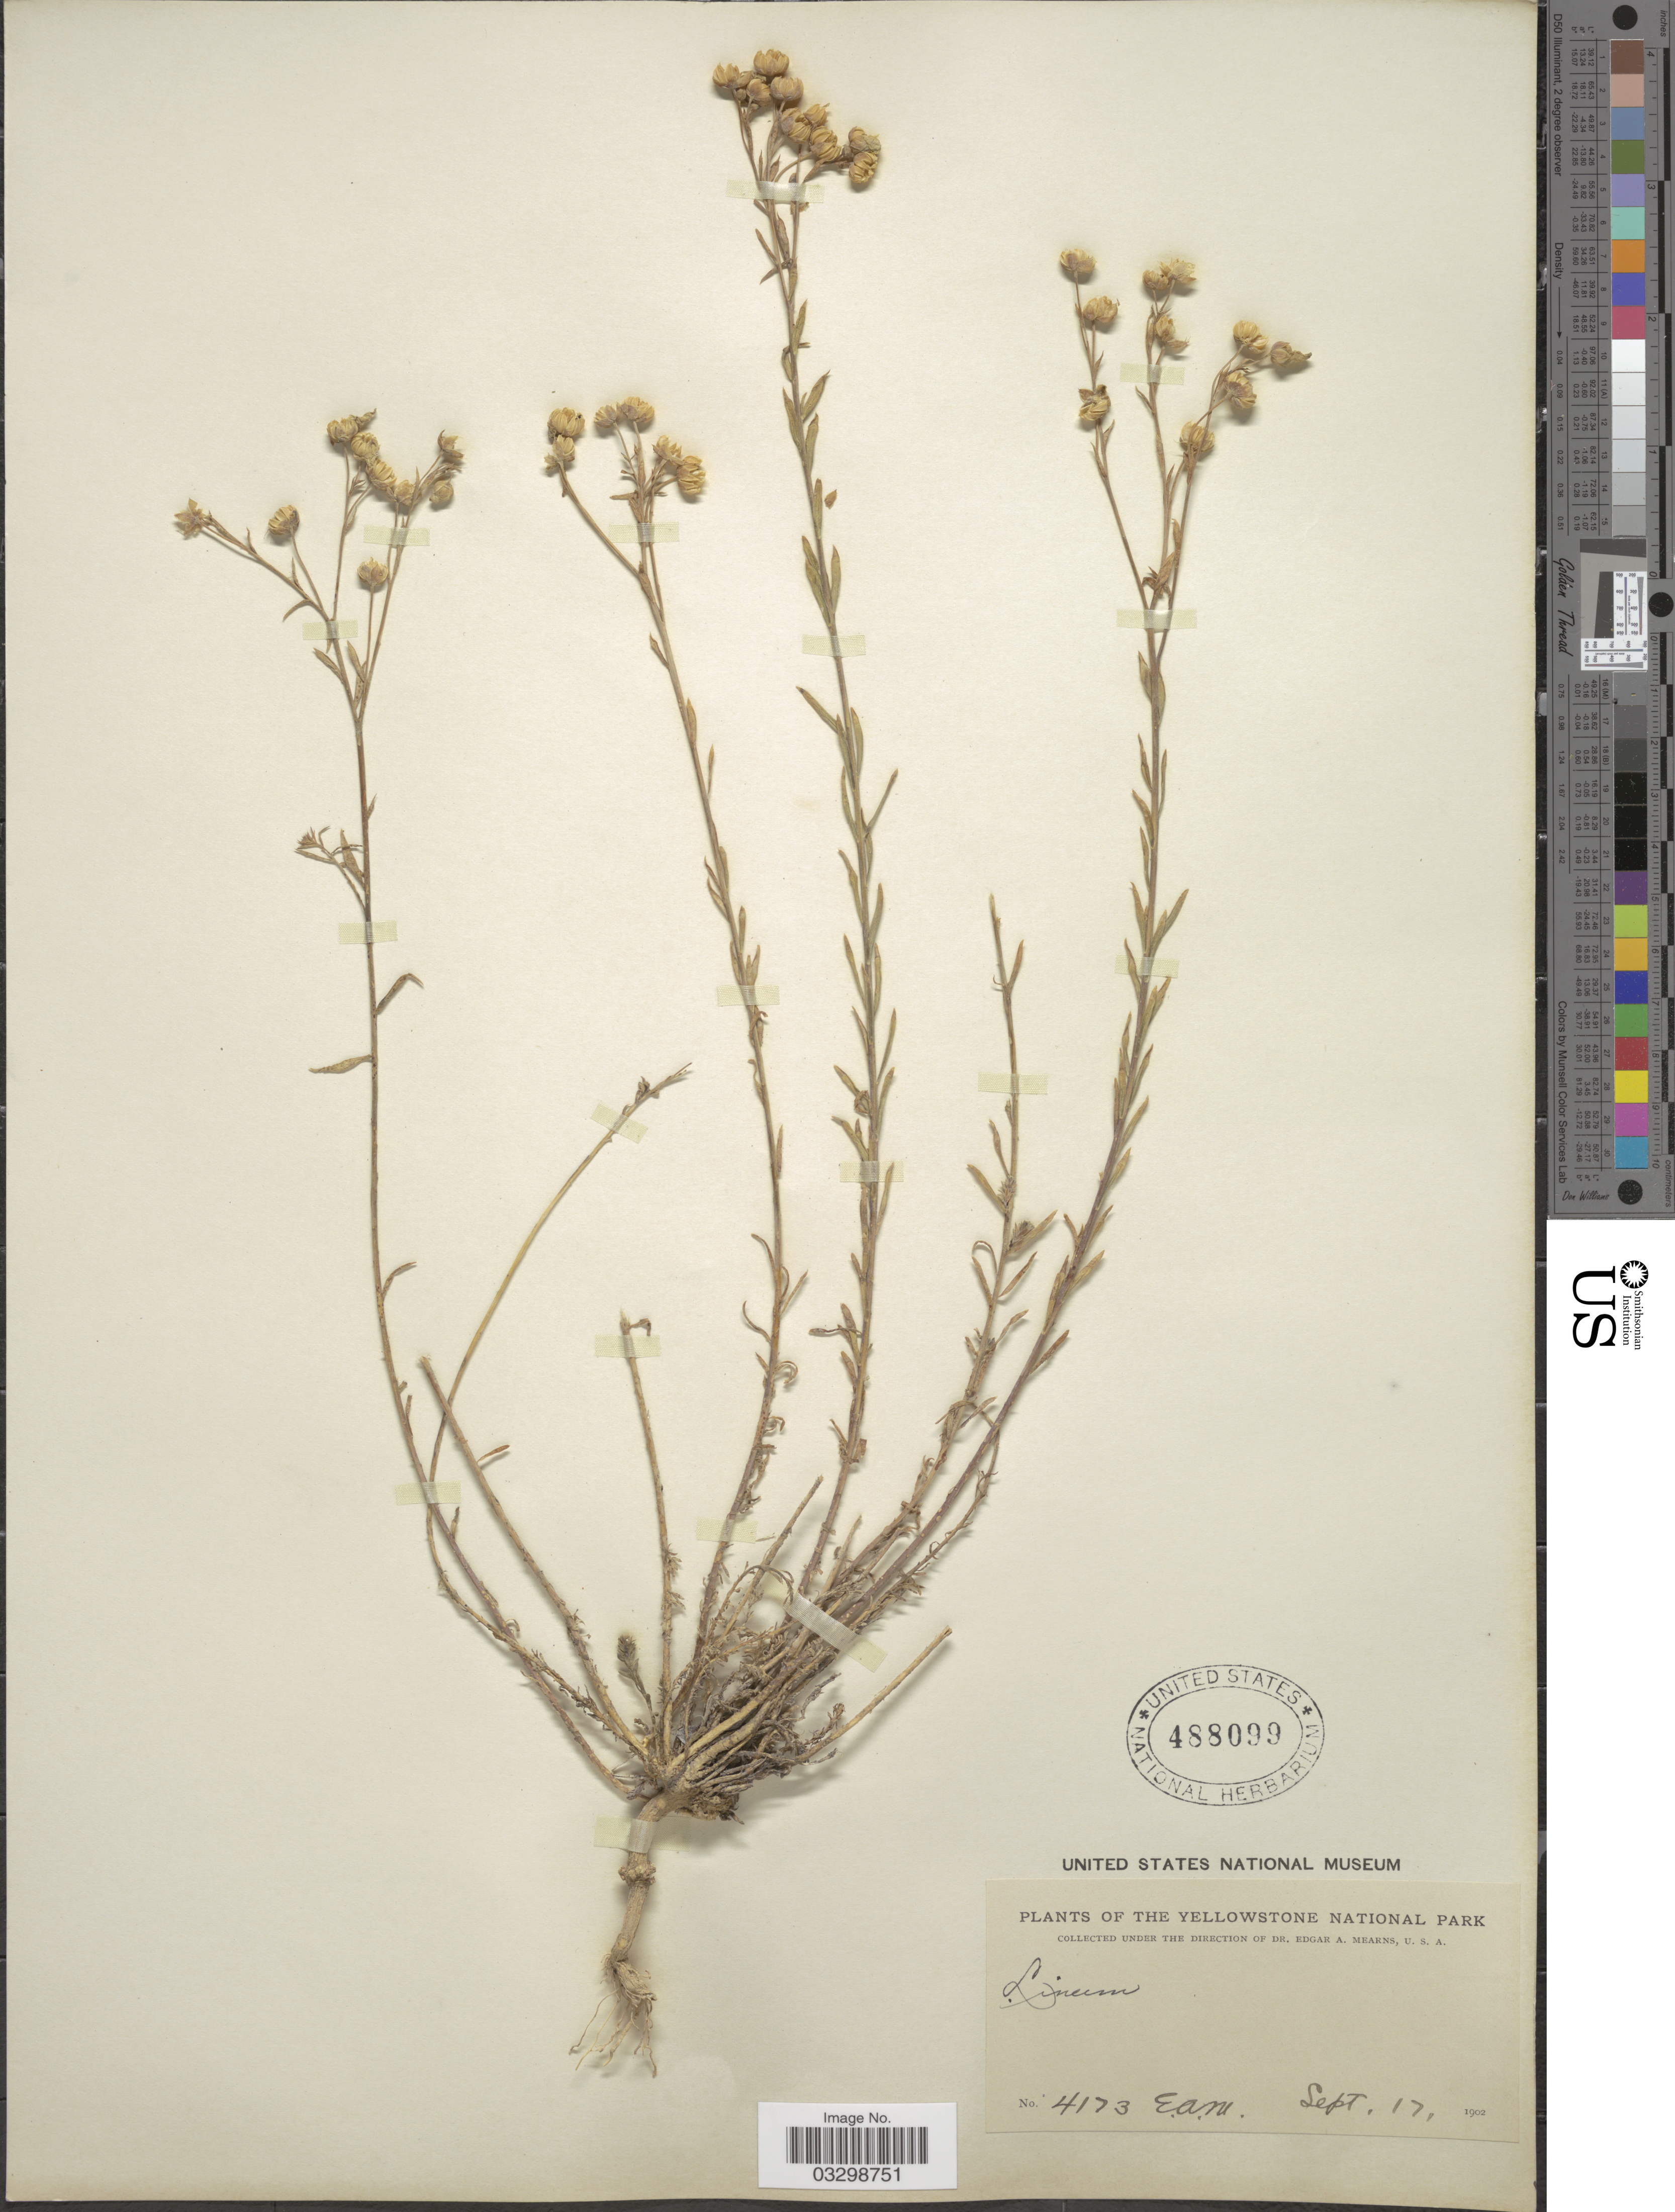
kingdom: Plantae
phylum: Tracheophyta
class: Magnoliopsida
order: Malpighiales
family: Linaceae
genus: Linum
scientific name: Linum lewisii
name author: Pursh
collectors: E. A. Mearns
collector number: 4173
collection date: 1902-09-17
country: United States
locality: Yellowstone National Park.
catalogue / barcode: US 488099